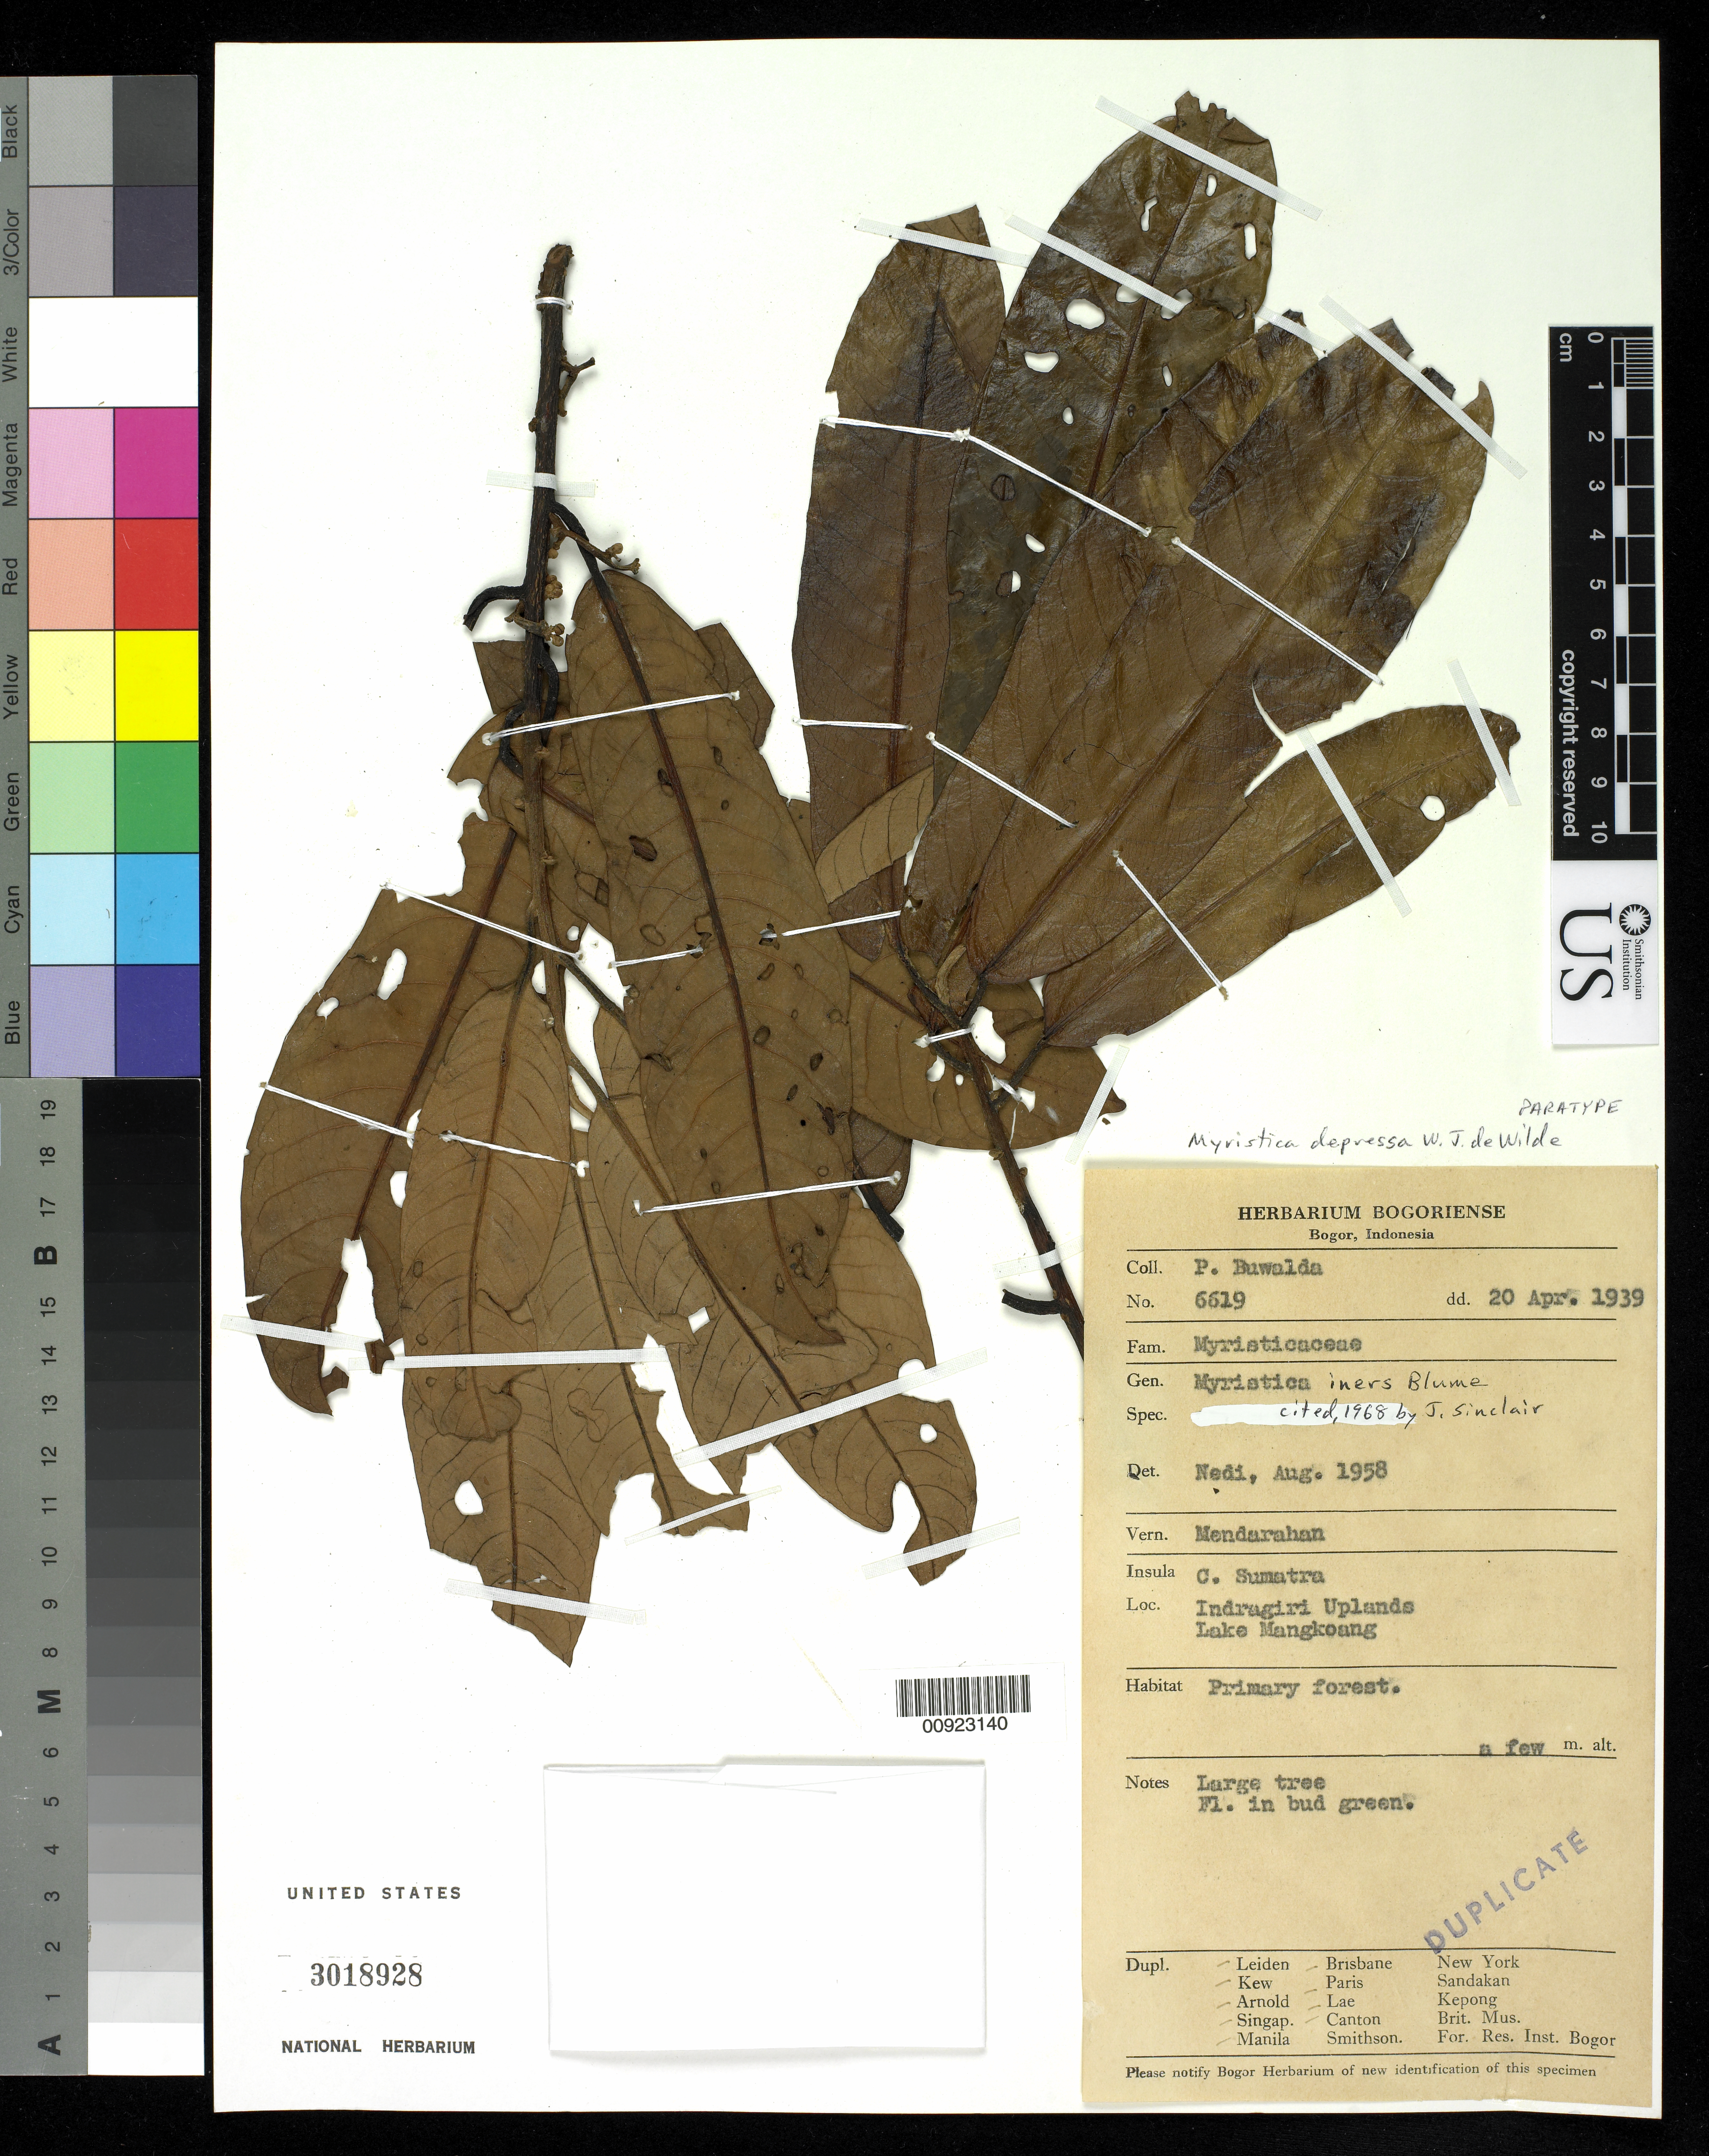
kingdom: Plantae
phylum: Tracheophyta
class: Magnoliopsida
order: Magnoliales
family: Myristicaceae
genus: Myristica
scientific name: Myristica depressa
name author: W.J. de Wilde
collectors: P. Buwalda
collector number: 6619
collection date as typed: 20 Apr 1939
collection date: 1939-04-20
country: Indonesia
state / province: Central Sumatra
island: Sumatra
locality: Indragiri Uplands, Lake Mangkoang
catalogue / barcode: US 3018928